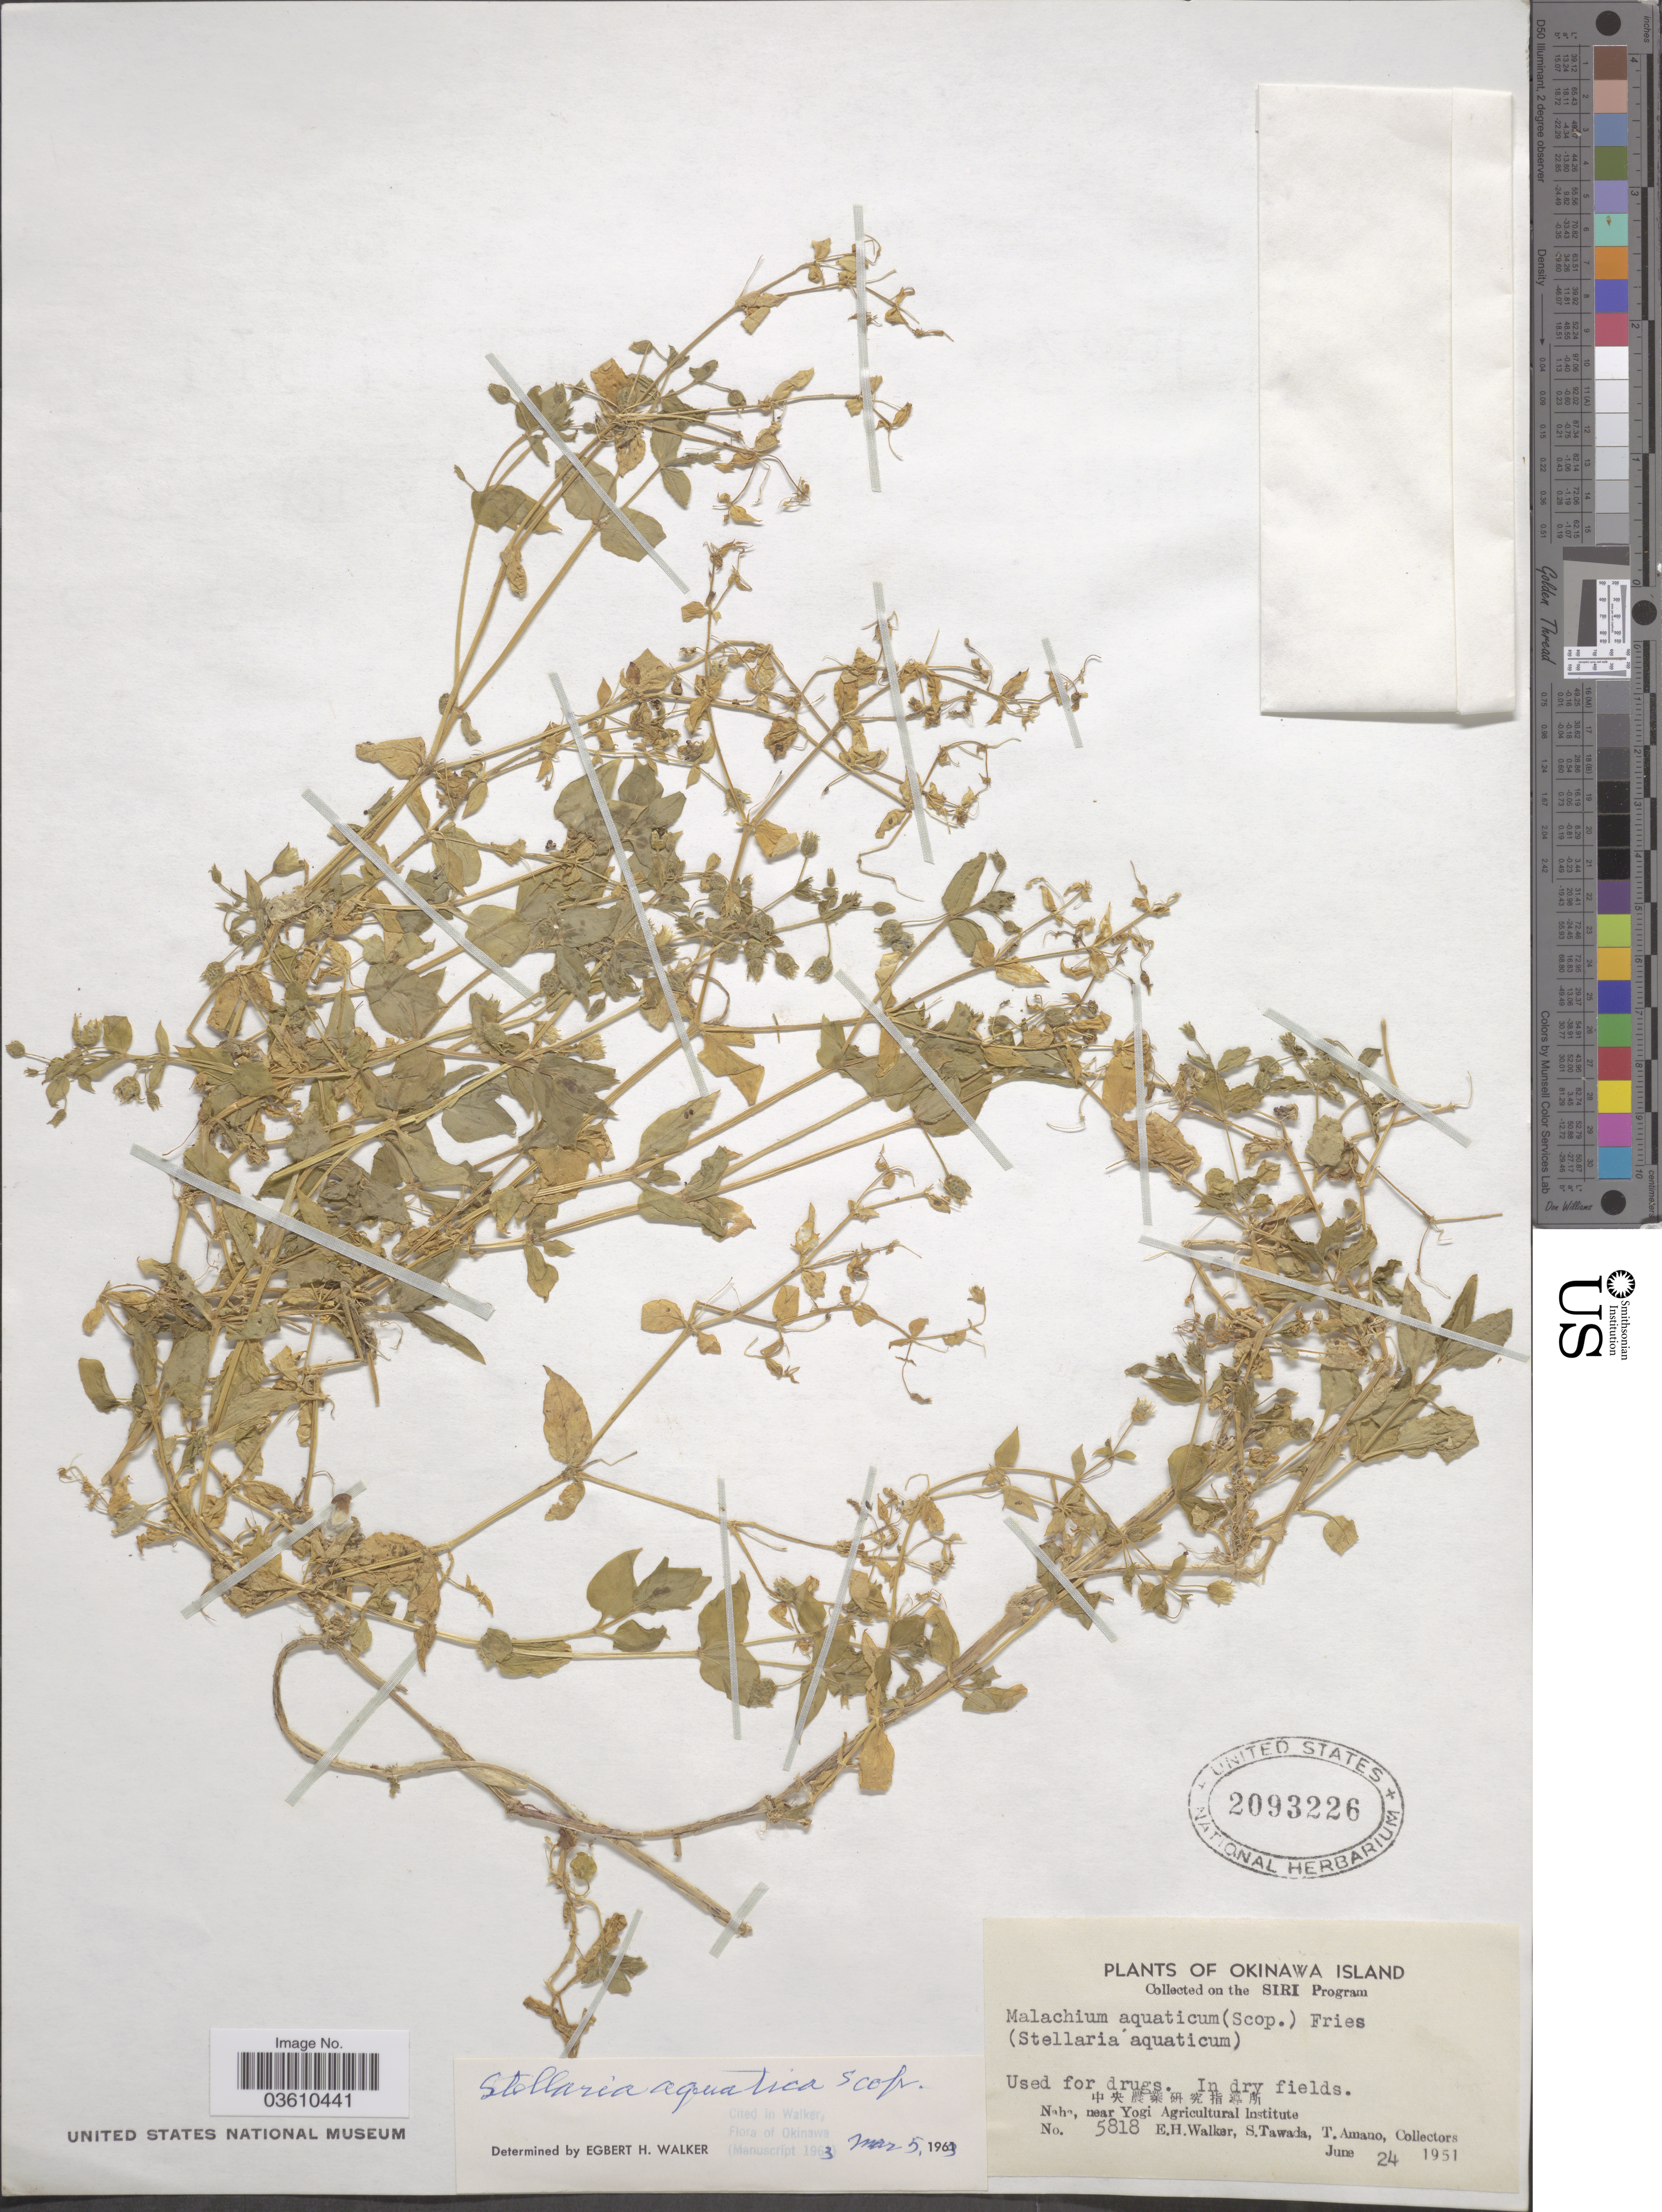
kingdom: Plantae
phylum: Tracheophyta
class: Magnoliopsida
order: Caryophyllales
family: Caryophyllaceae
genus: Stellaria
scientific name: Stellaria aquatica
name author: L.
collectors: E. H. Walker, S. Tawada & T. Amano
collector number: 5818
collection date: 1951-06-24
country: Japan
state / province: Okinawa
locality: X. Naha, near Yogi Agricultural Institute.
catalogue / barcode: US 2093226